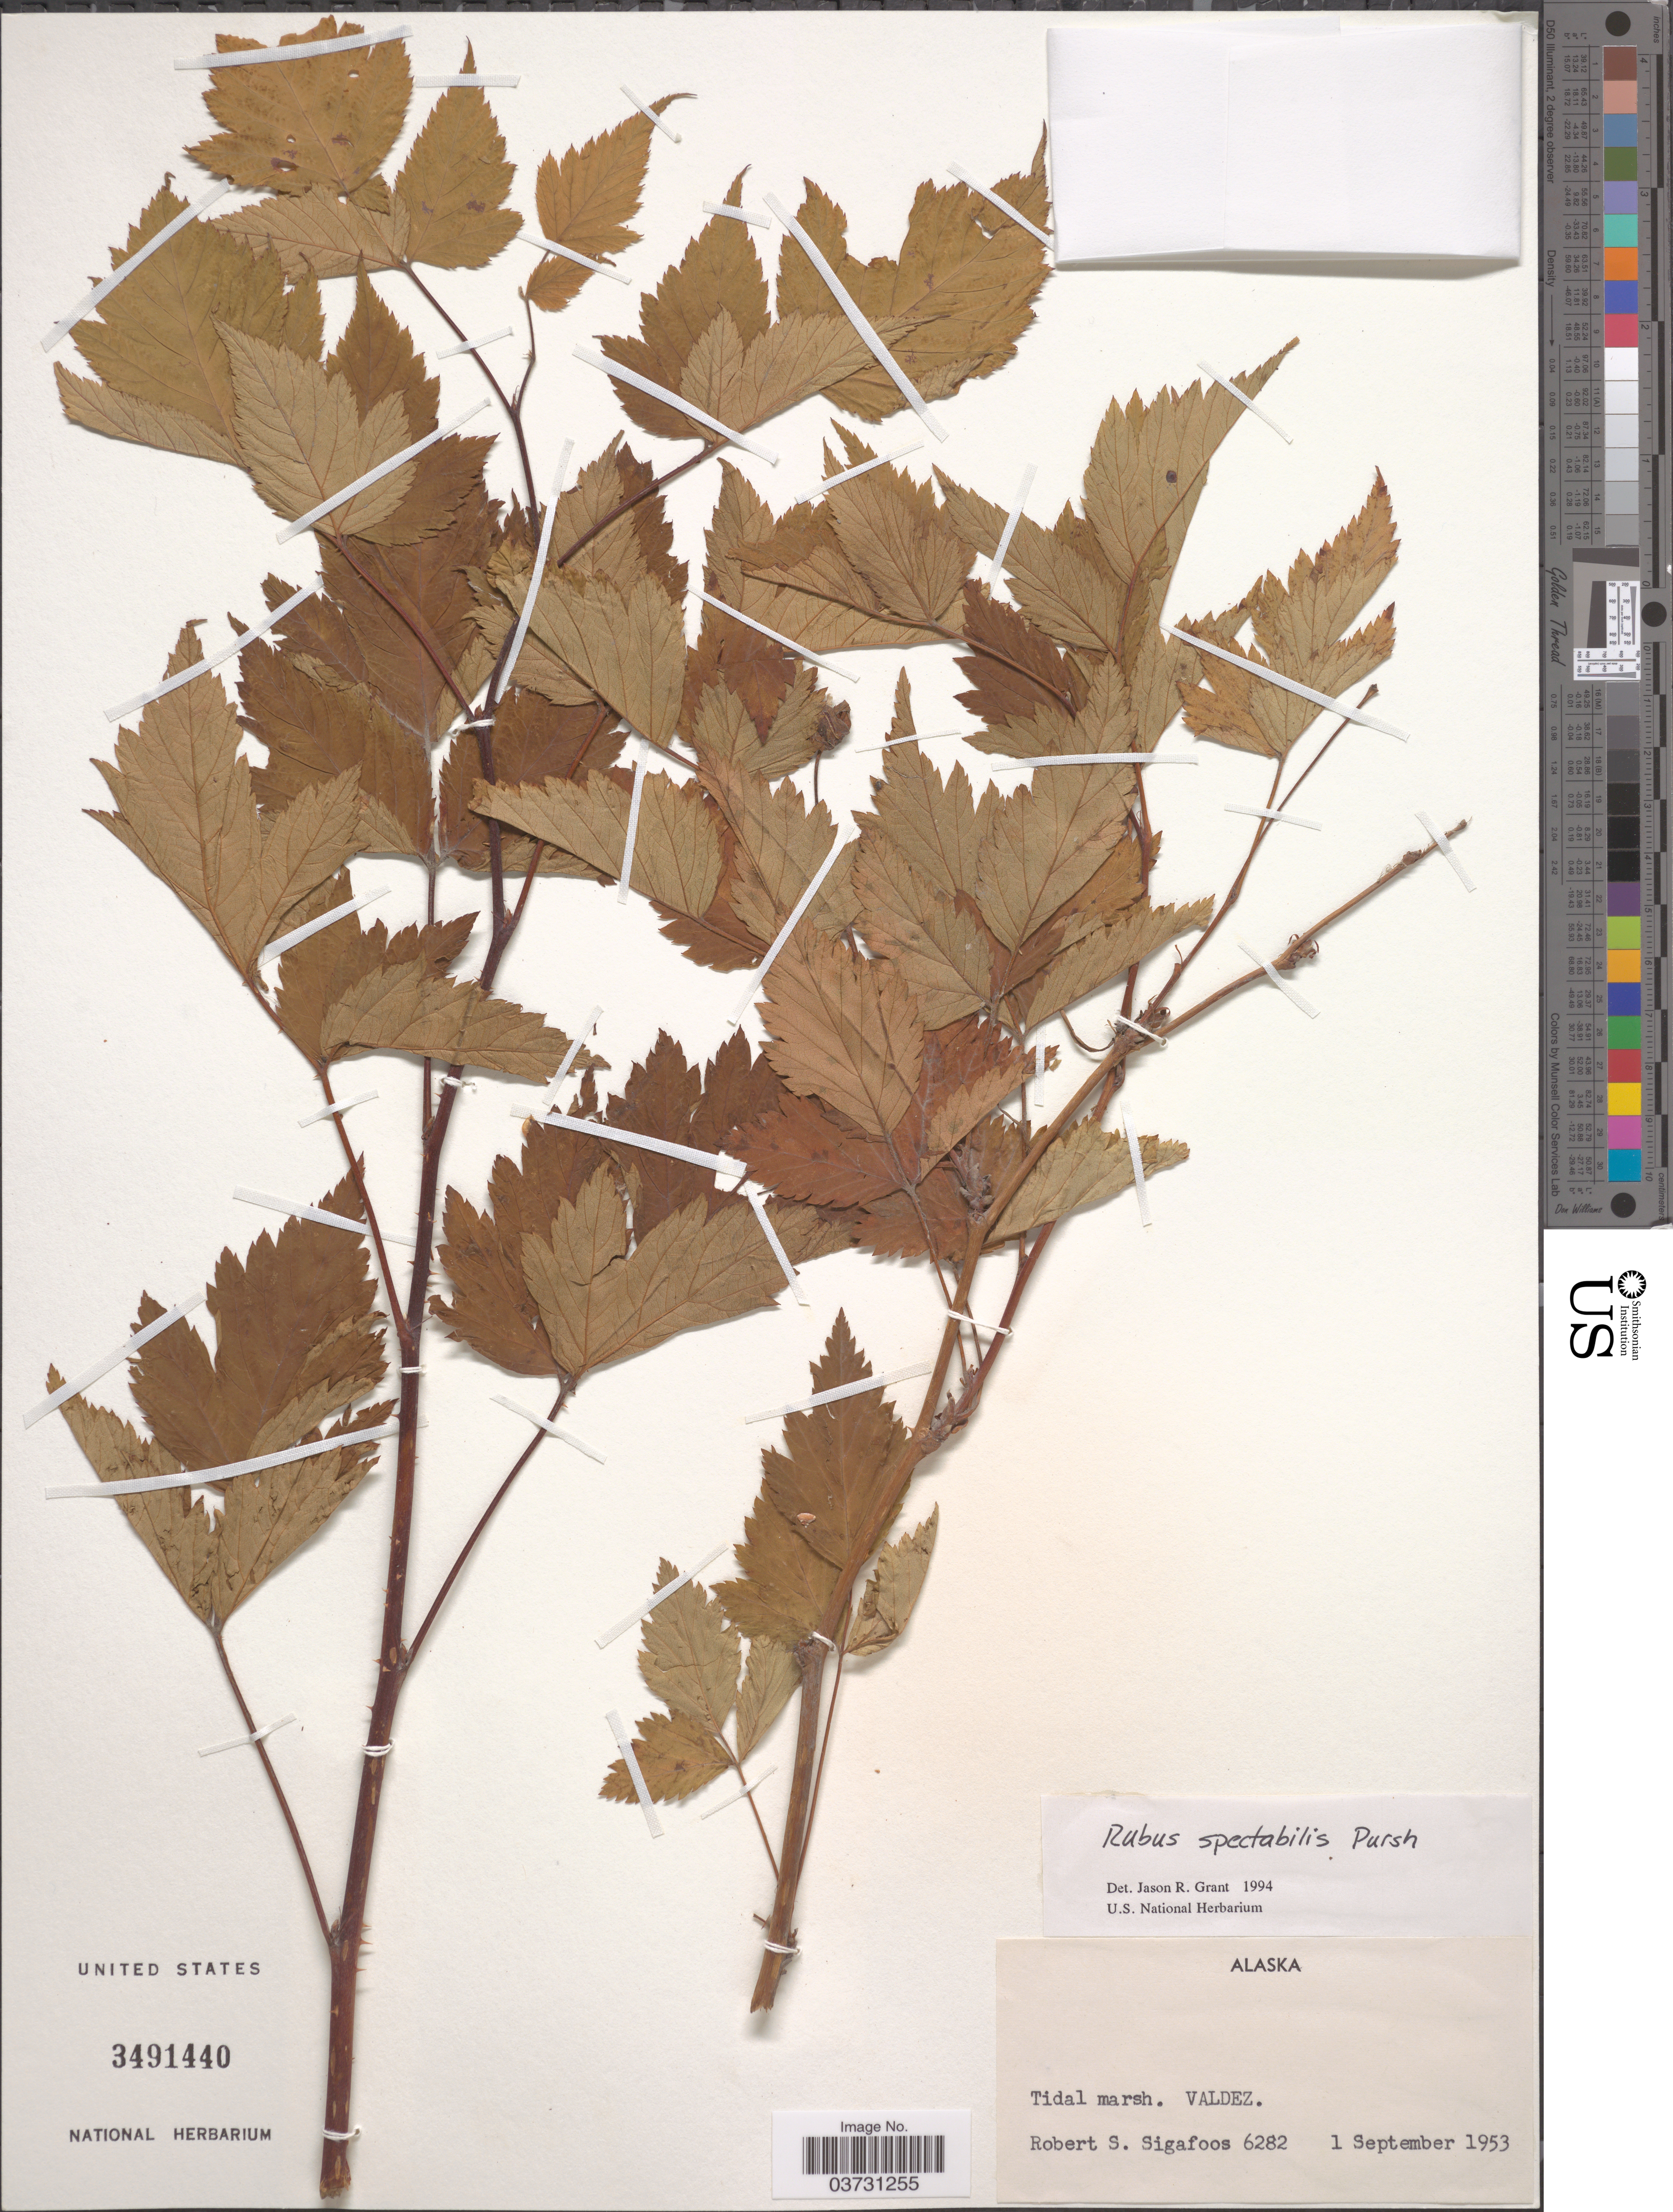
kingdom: Plantae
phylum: Tracheophyta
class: Magnoliopsida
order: Rosales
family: Rosaceae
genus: Rubus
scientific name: Rubus spectabilis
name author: Pursh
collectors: R. Sigafoos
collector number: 6282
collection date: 1953-09-01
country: United States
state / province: Alaska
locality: Tidal marsh. Valdez.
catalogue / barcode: US 3491440